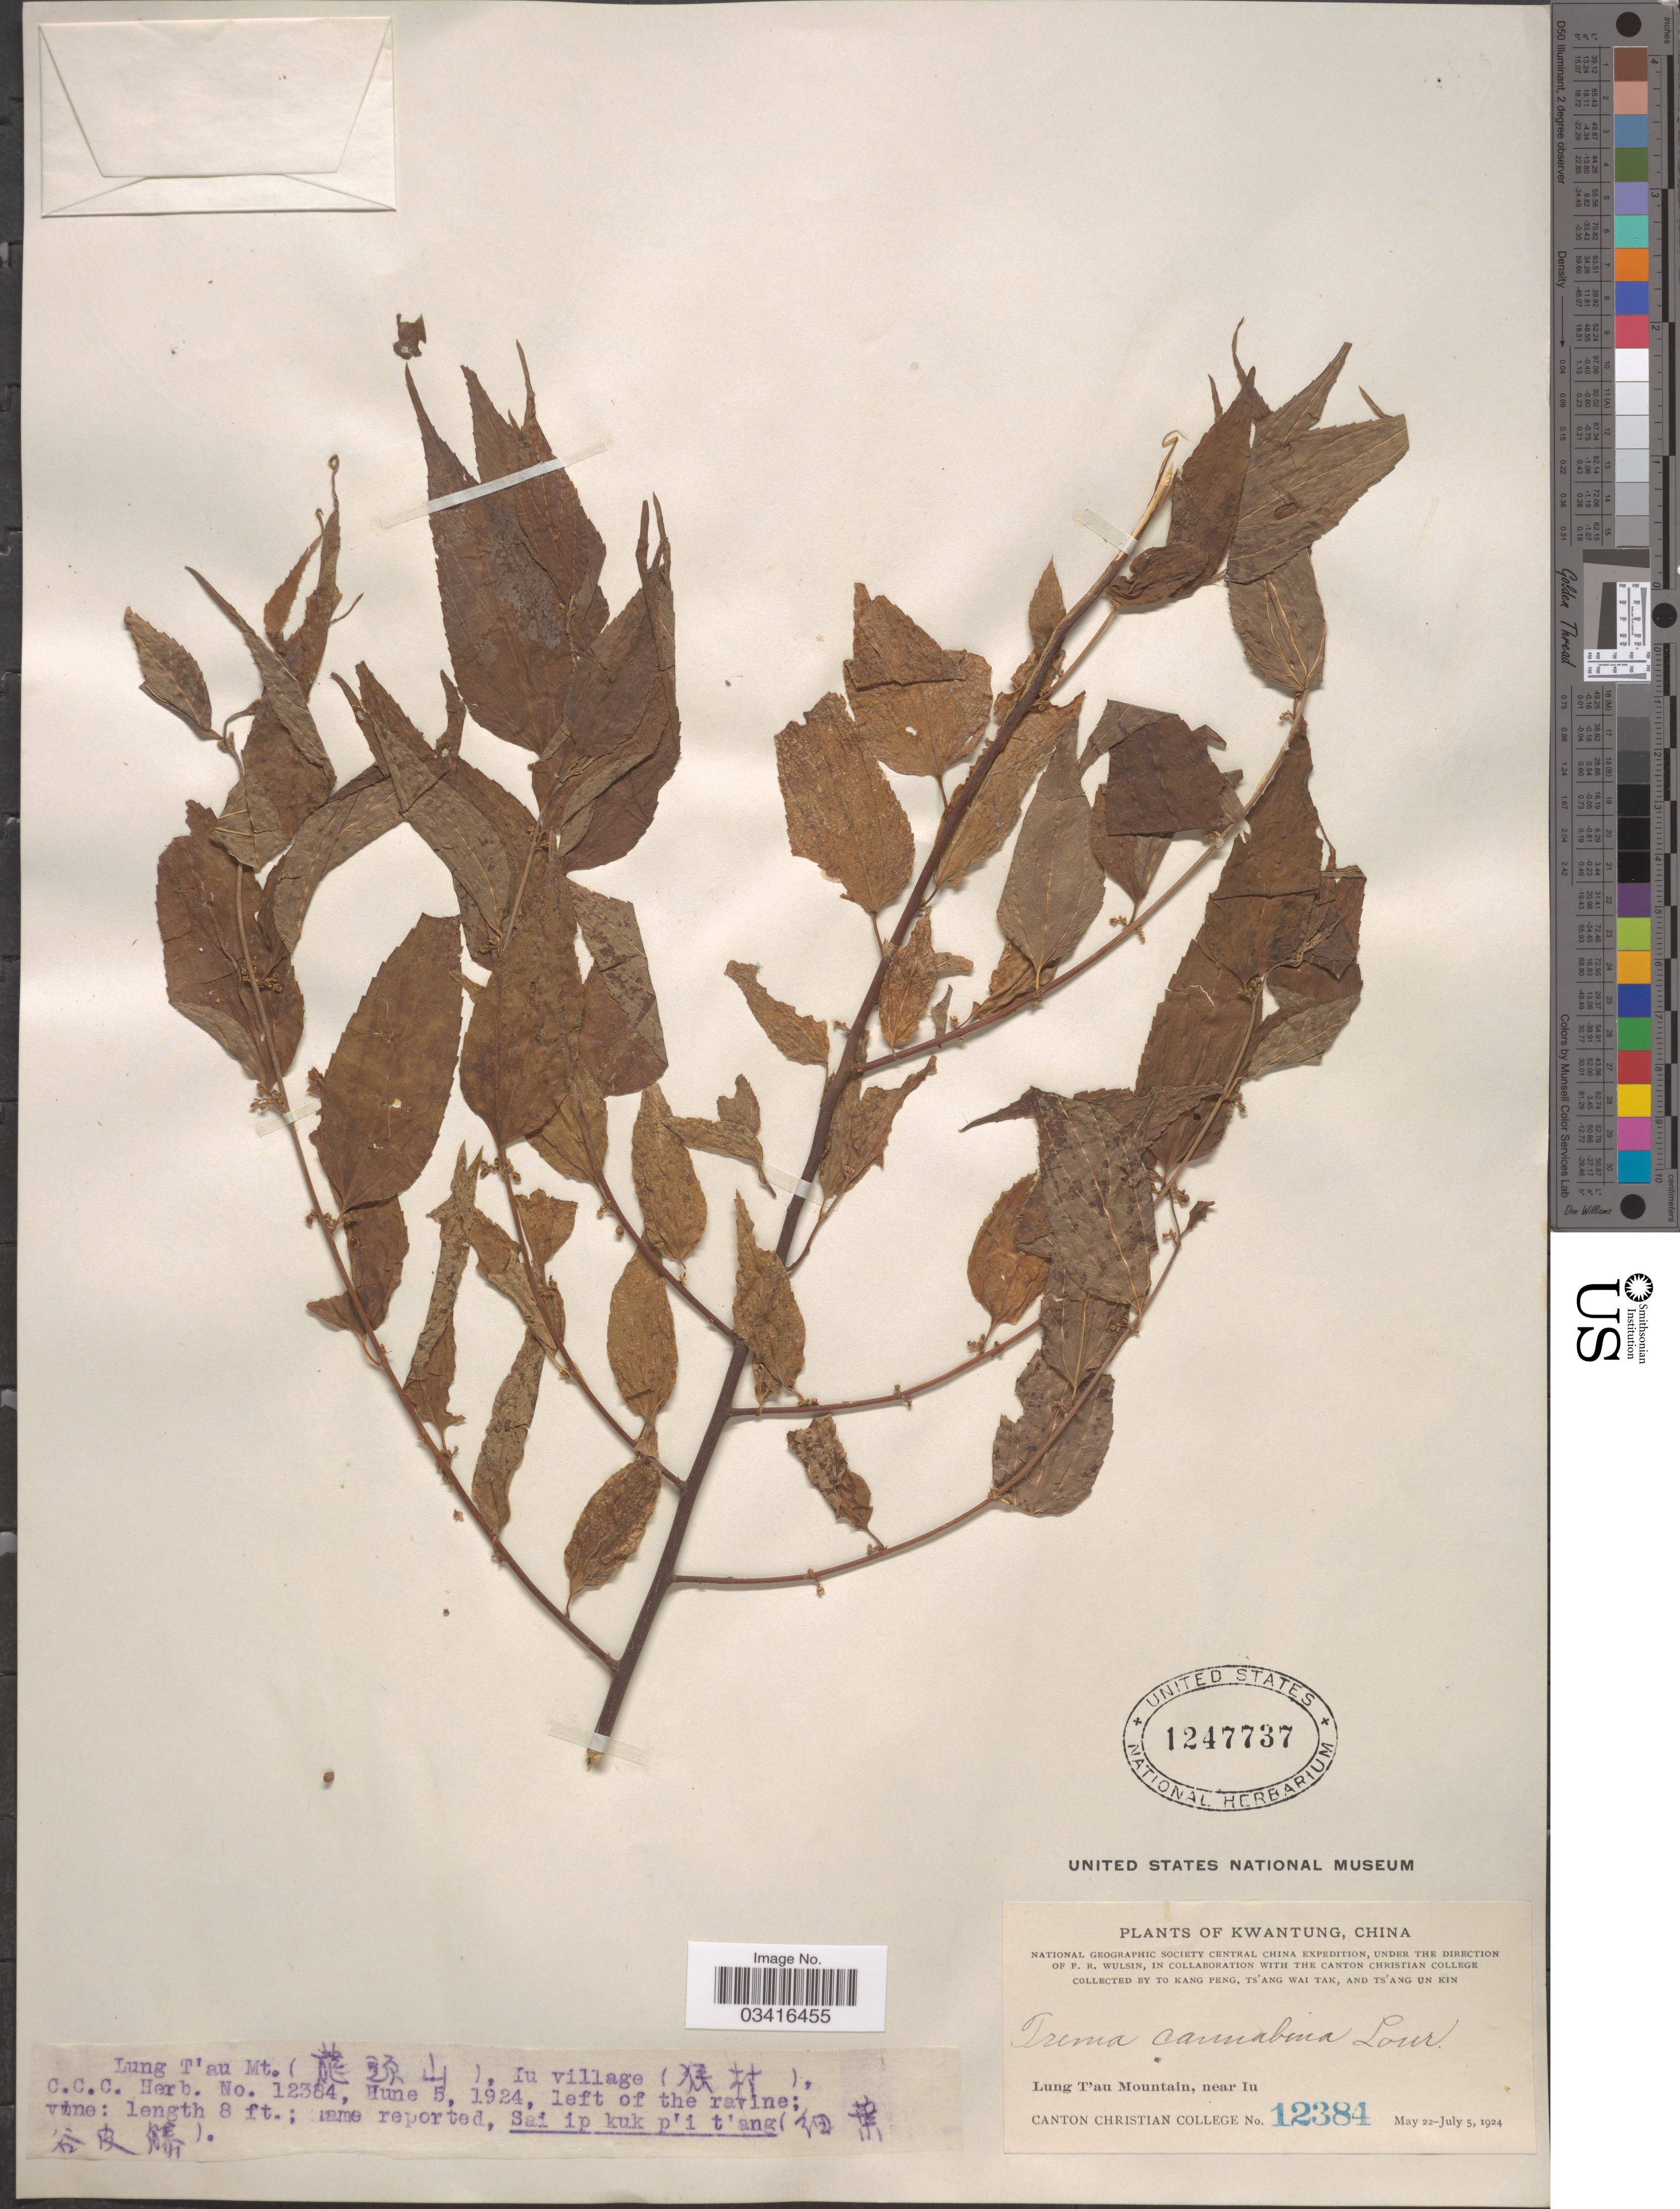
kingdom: Plantae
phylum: Tracheophyta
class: Magnoliopsida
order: Rosales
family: Cannabaceae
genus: Trema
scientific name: Trema cannabina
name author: Lour.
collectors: K. Peng, W. T. Tsang & Ts' Ang Un Kin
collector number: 12384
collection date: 1924-06-05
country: China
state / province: Guangdong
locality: Kwangtung. Lung T'au Mountain, (X) near Iu village (X), left of the ravine.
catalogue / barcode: US 1247737